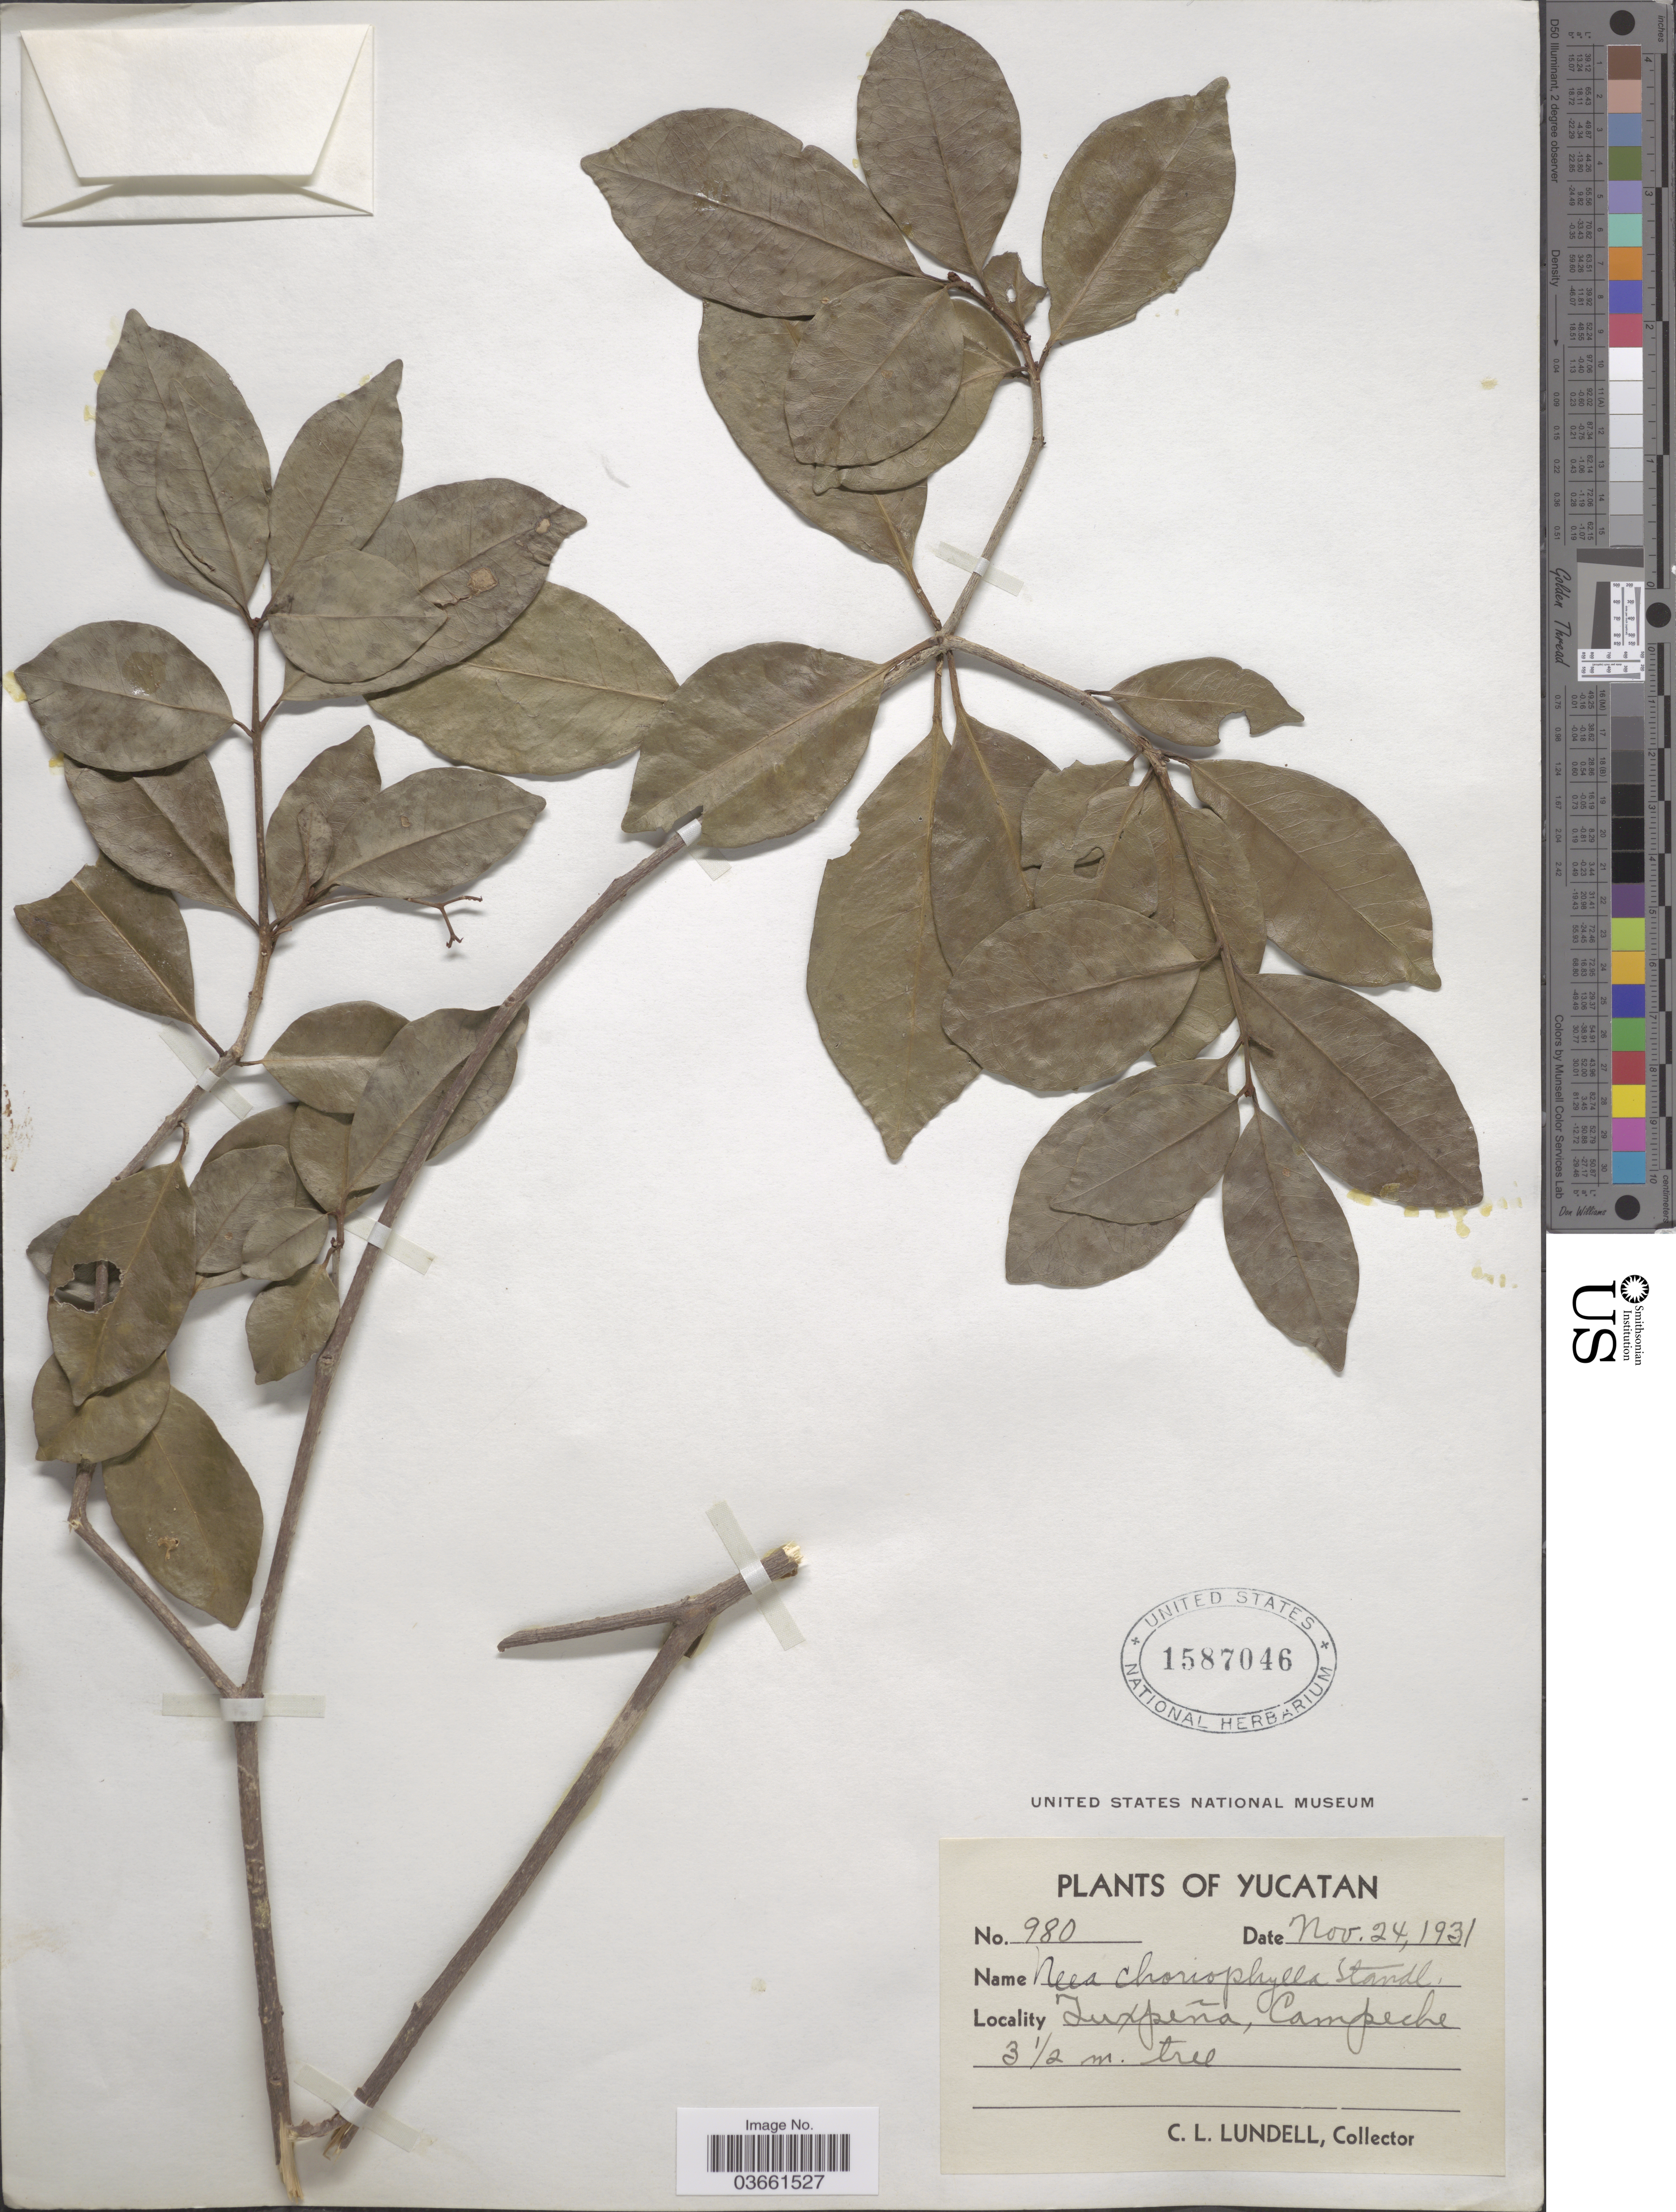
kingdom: Plantae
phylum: Tracheophyta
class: Magnoliopsida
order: Caryophyllales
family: Nyctaginaceae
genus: Neea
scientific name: Neea choriophylla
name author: Standl.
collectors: C. L. Lundell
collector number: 980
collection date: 1931-11-24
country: Mexico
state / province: Campeche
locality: Tuxpeña.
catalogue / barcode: US 1587046